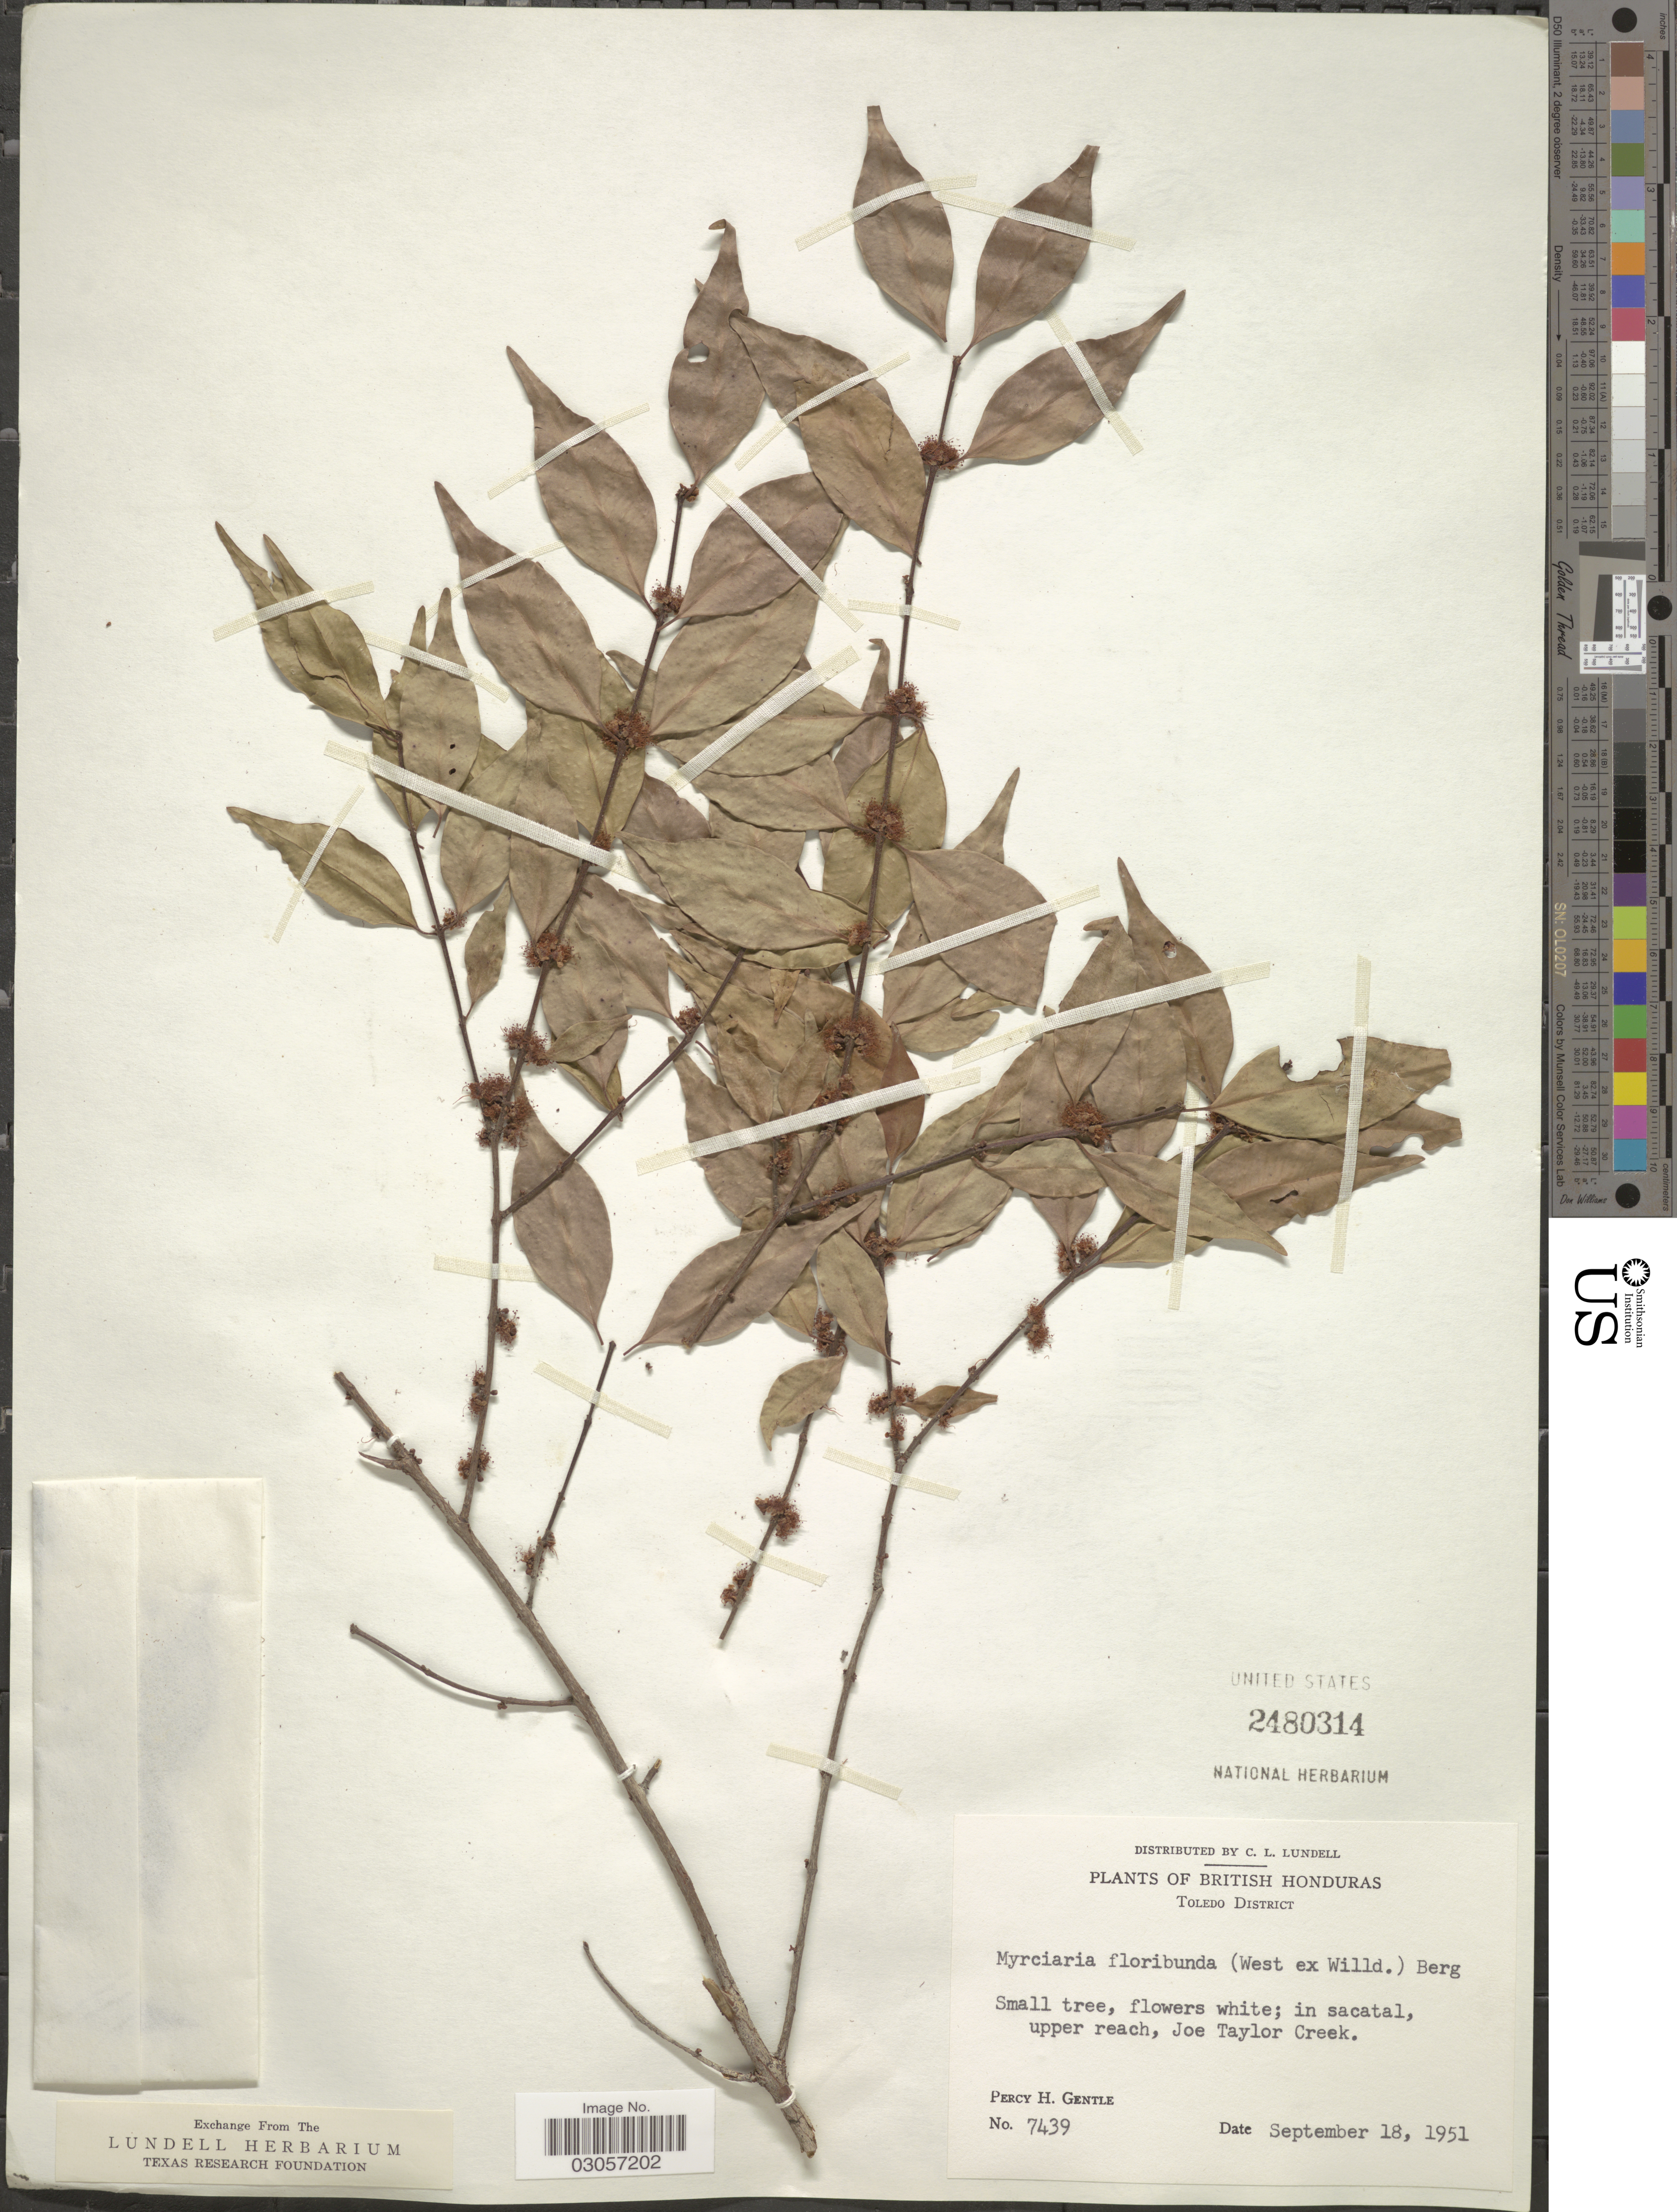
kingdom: Plantae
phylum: Tracheophyta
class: Magnoliopsida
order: Myrtales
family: Myrtaceae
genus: Myrciaria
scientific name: Myrciaria floribunda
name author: (H. West ex Willd.) O. Berg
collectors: P. H. Gentle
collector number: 7439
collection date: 1951-09-18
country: Belize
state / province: Toledo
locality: British Honduras, Toledo District, in sacatal, upper reach, Joe Taylor Creek.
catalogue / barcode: US 2480314